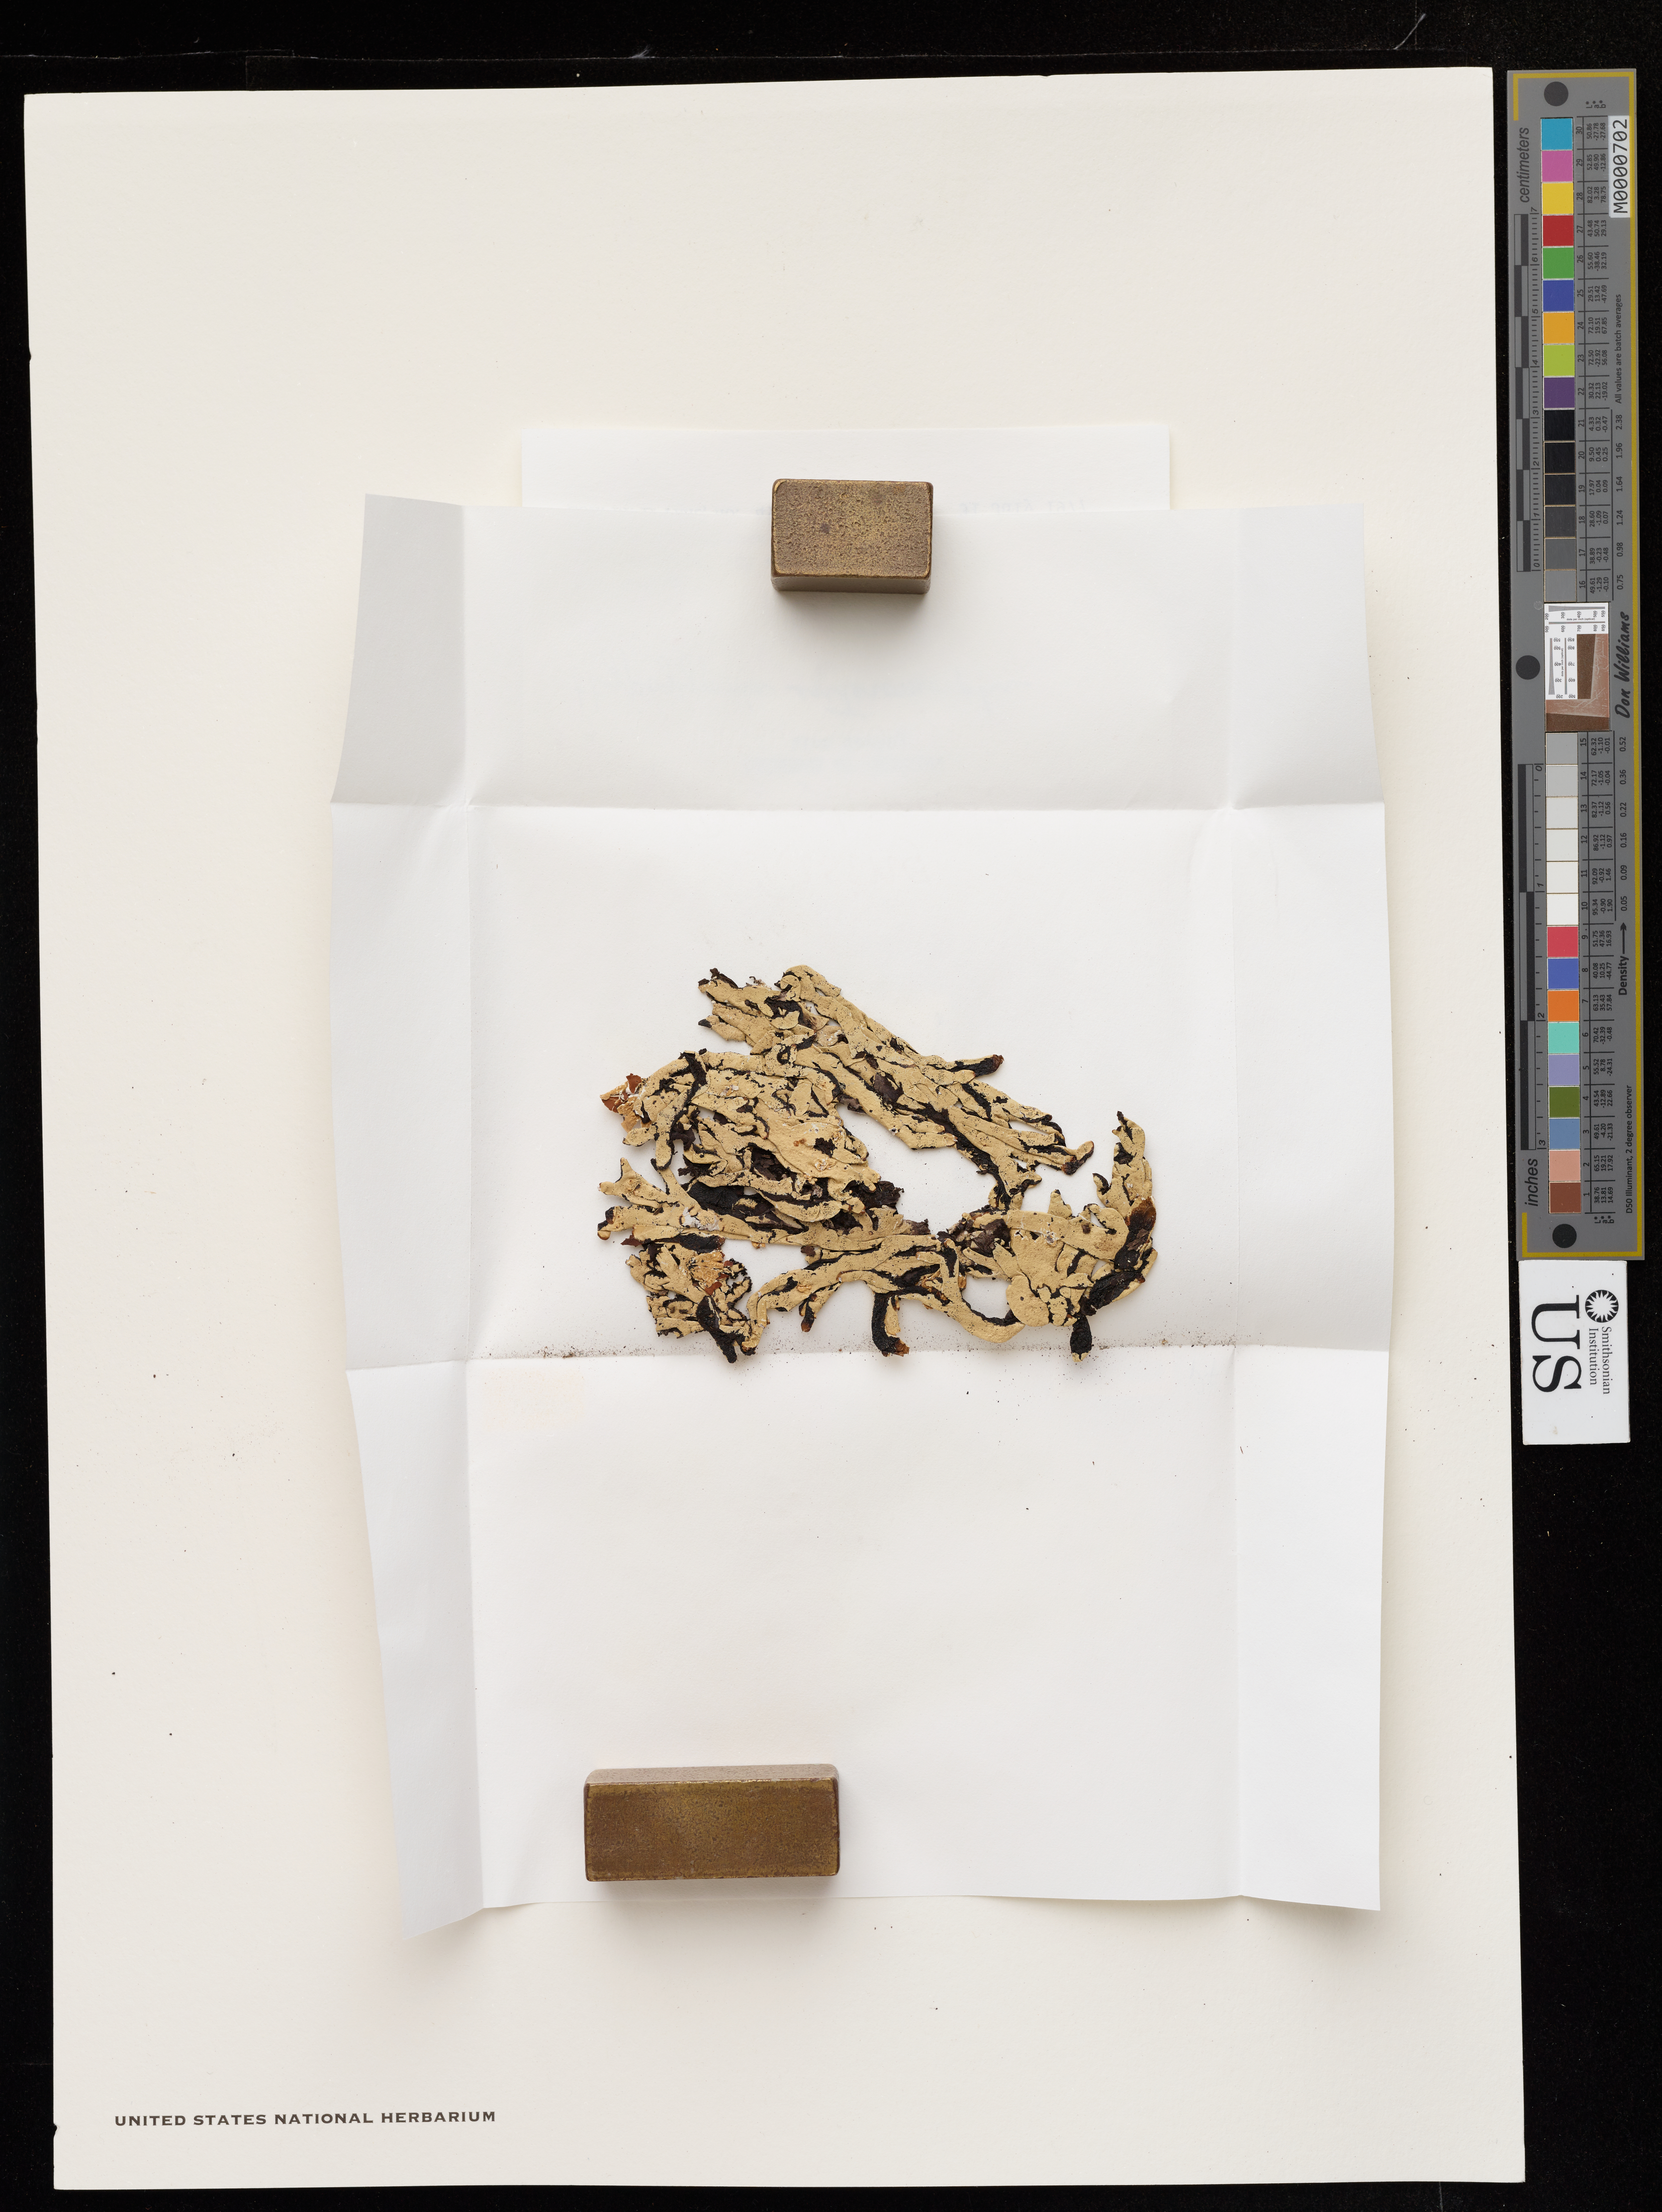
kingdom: Fungi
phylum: Ascomycota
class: Lecanoromycetes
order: Lecanorales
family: Parmeliaceae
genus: Hypogymnia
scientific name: Hypogymnia enteromorpha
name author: (Ach.) Nyl.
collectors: M. Hale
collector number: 49603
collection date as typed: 31 Jul 1977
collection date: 1977-07-31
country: United States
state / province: Oregon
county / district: Linn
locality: Willamette nat. forest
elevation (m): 0